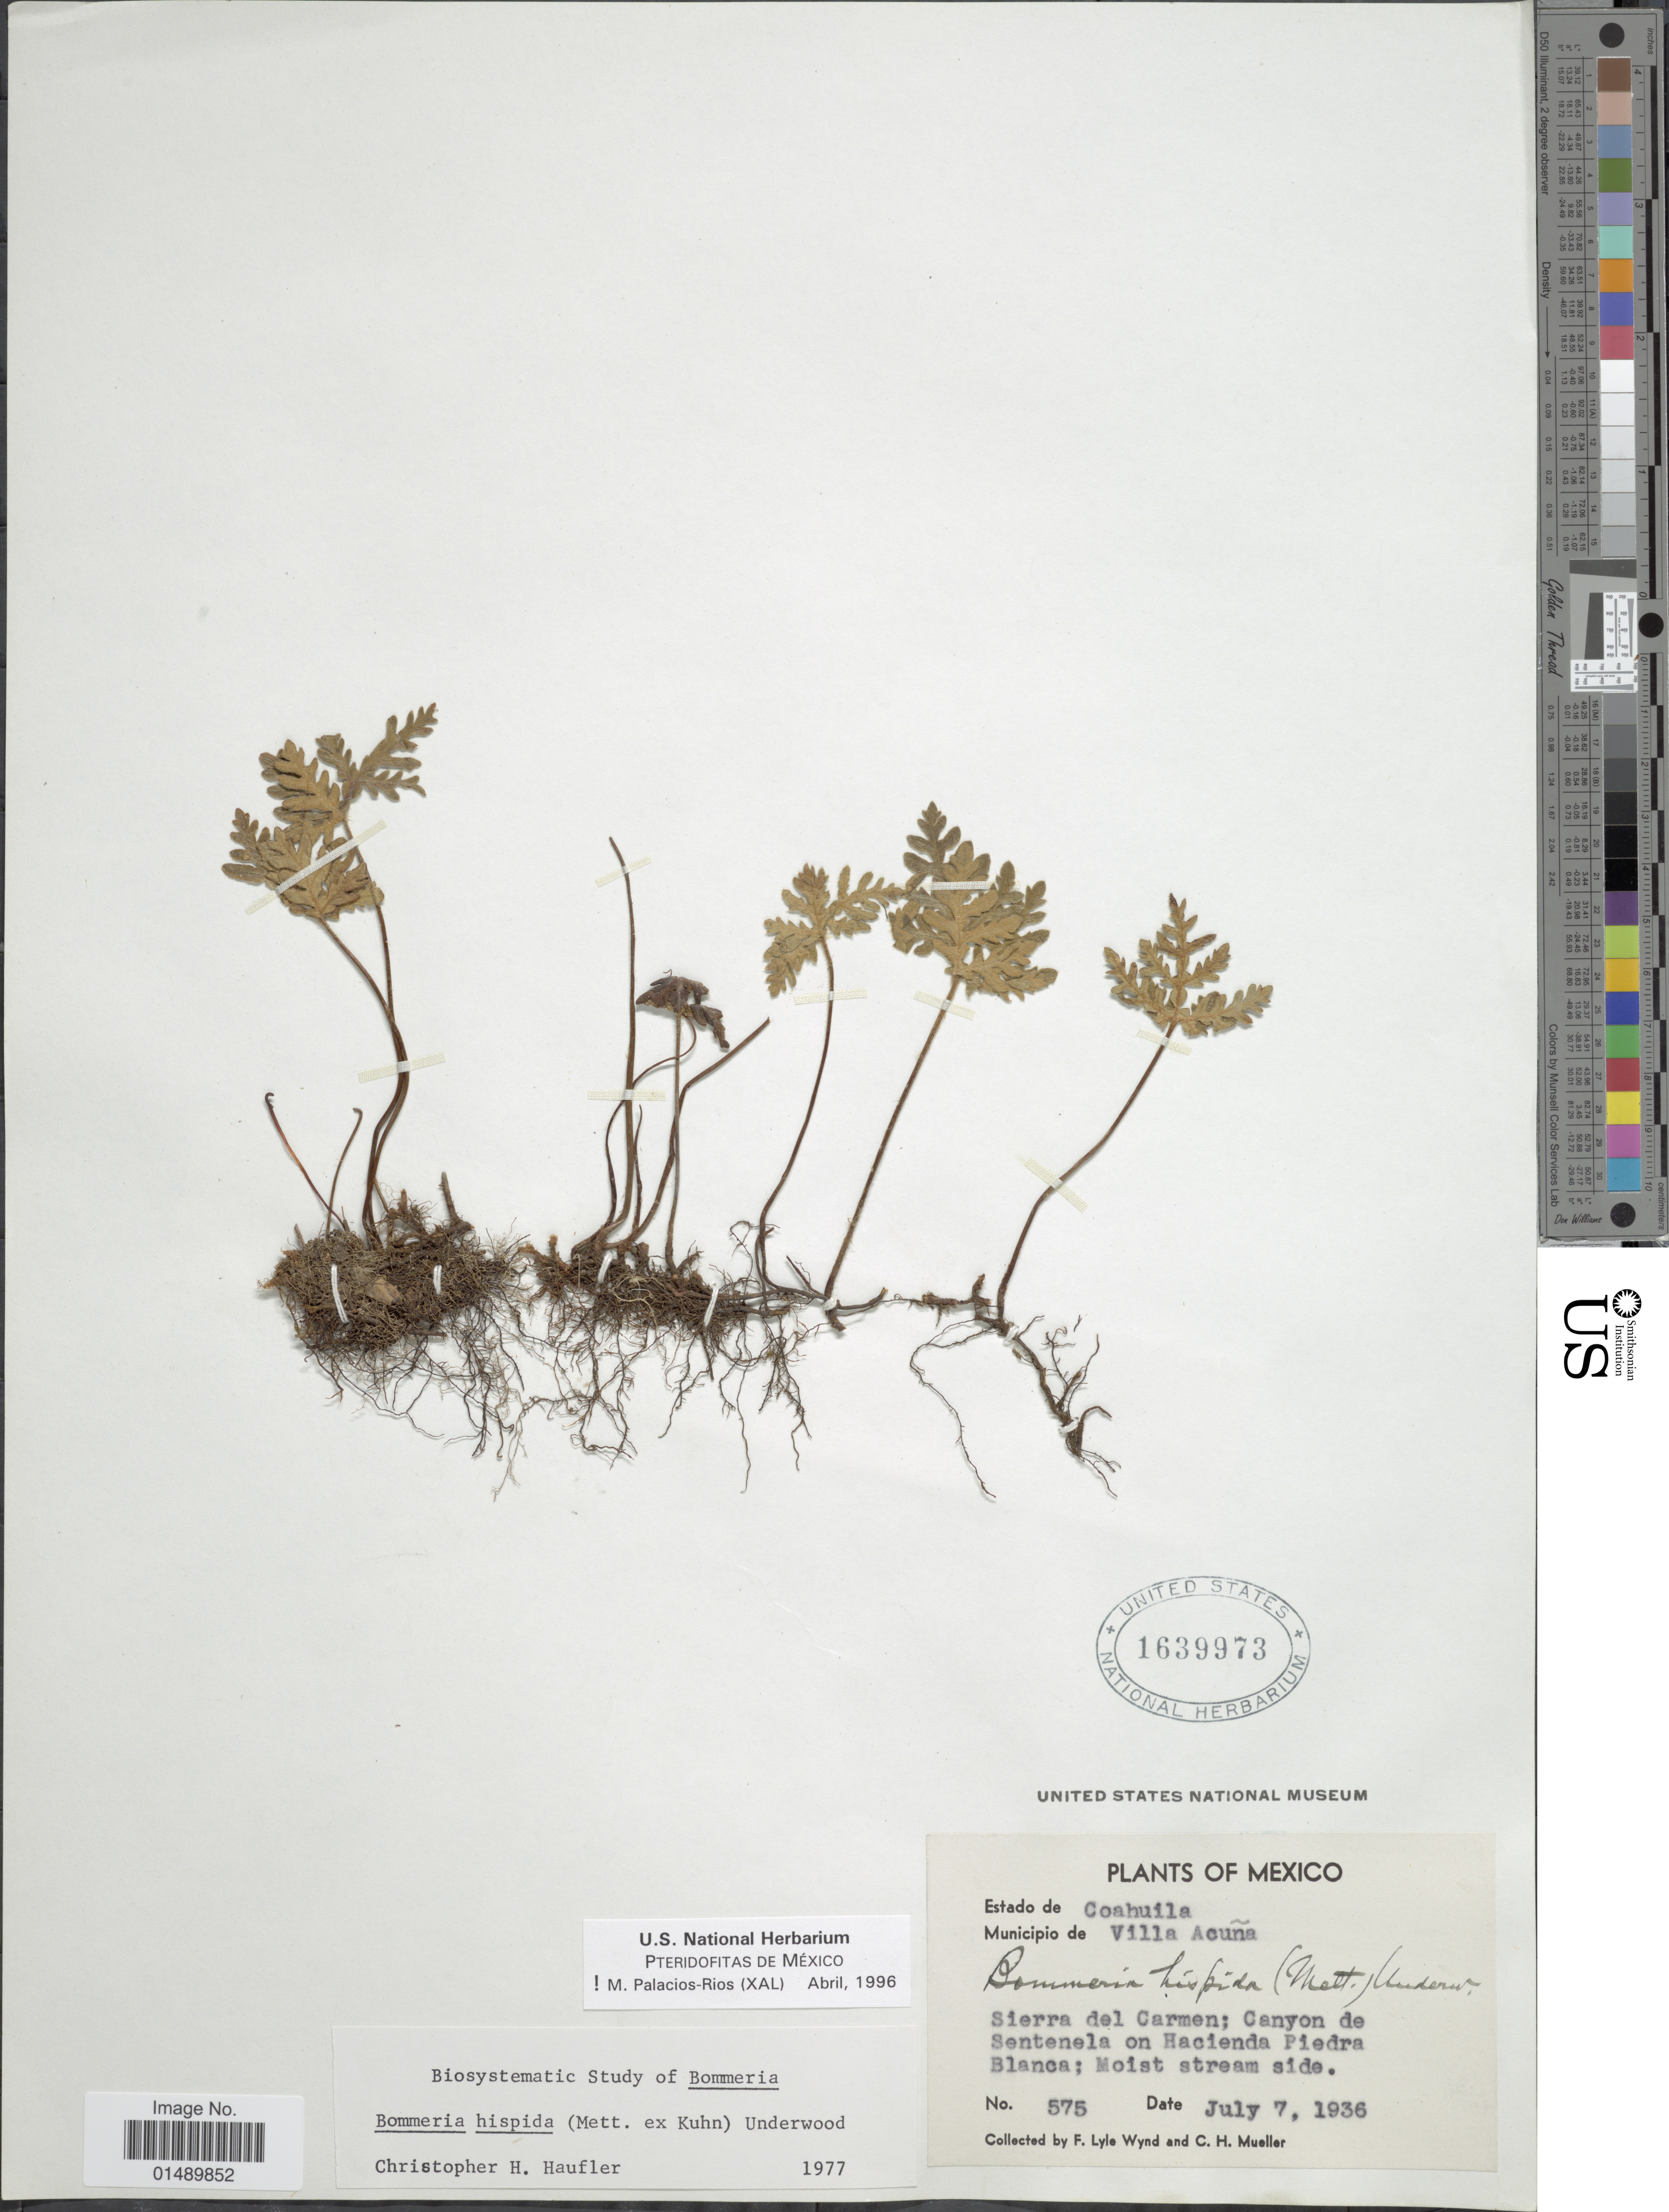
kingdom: Plantae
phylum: Tracheophyta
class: Polypodiopsida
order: Polypodiales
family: Pteridaceae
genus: Bommeria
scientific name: Bommeria hispida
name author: (Mett. ex Kuhn) Underw.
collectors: F. L. Wynd & C. H. Mueller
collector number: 575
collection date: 1936-07-07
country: Mexico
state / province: Coahuila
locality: Mexico, Municipio de Villa Acuna, Sierra del Carmen; Canyon de Sentenelea on Hacienda Piedra Blanca.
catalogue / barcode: US 1639973